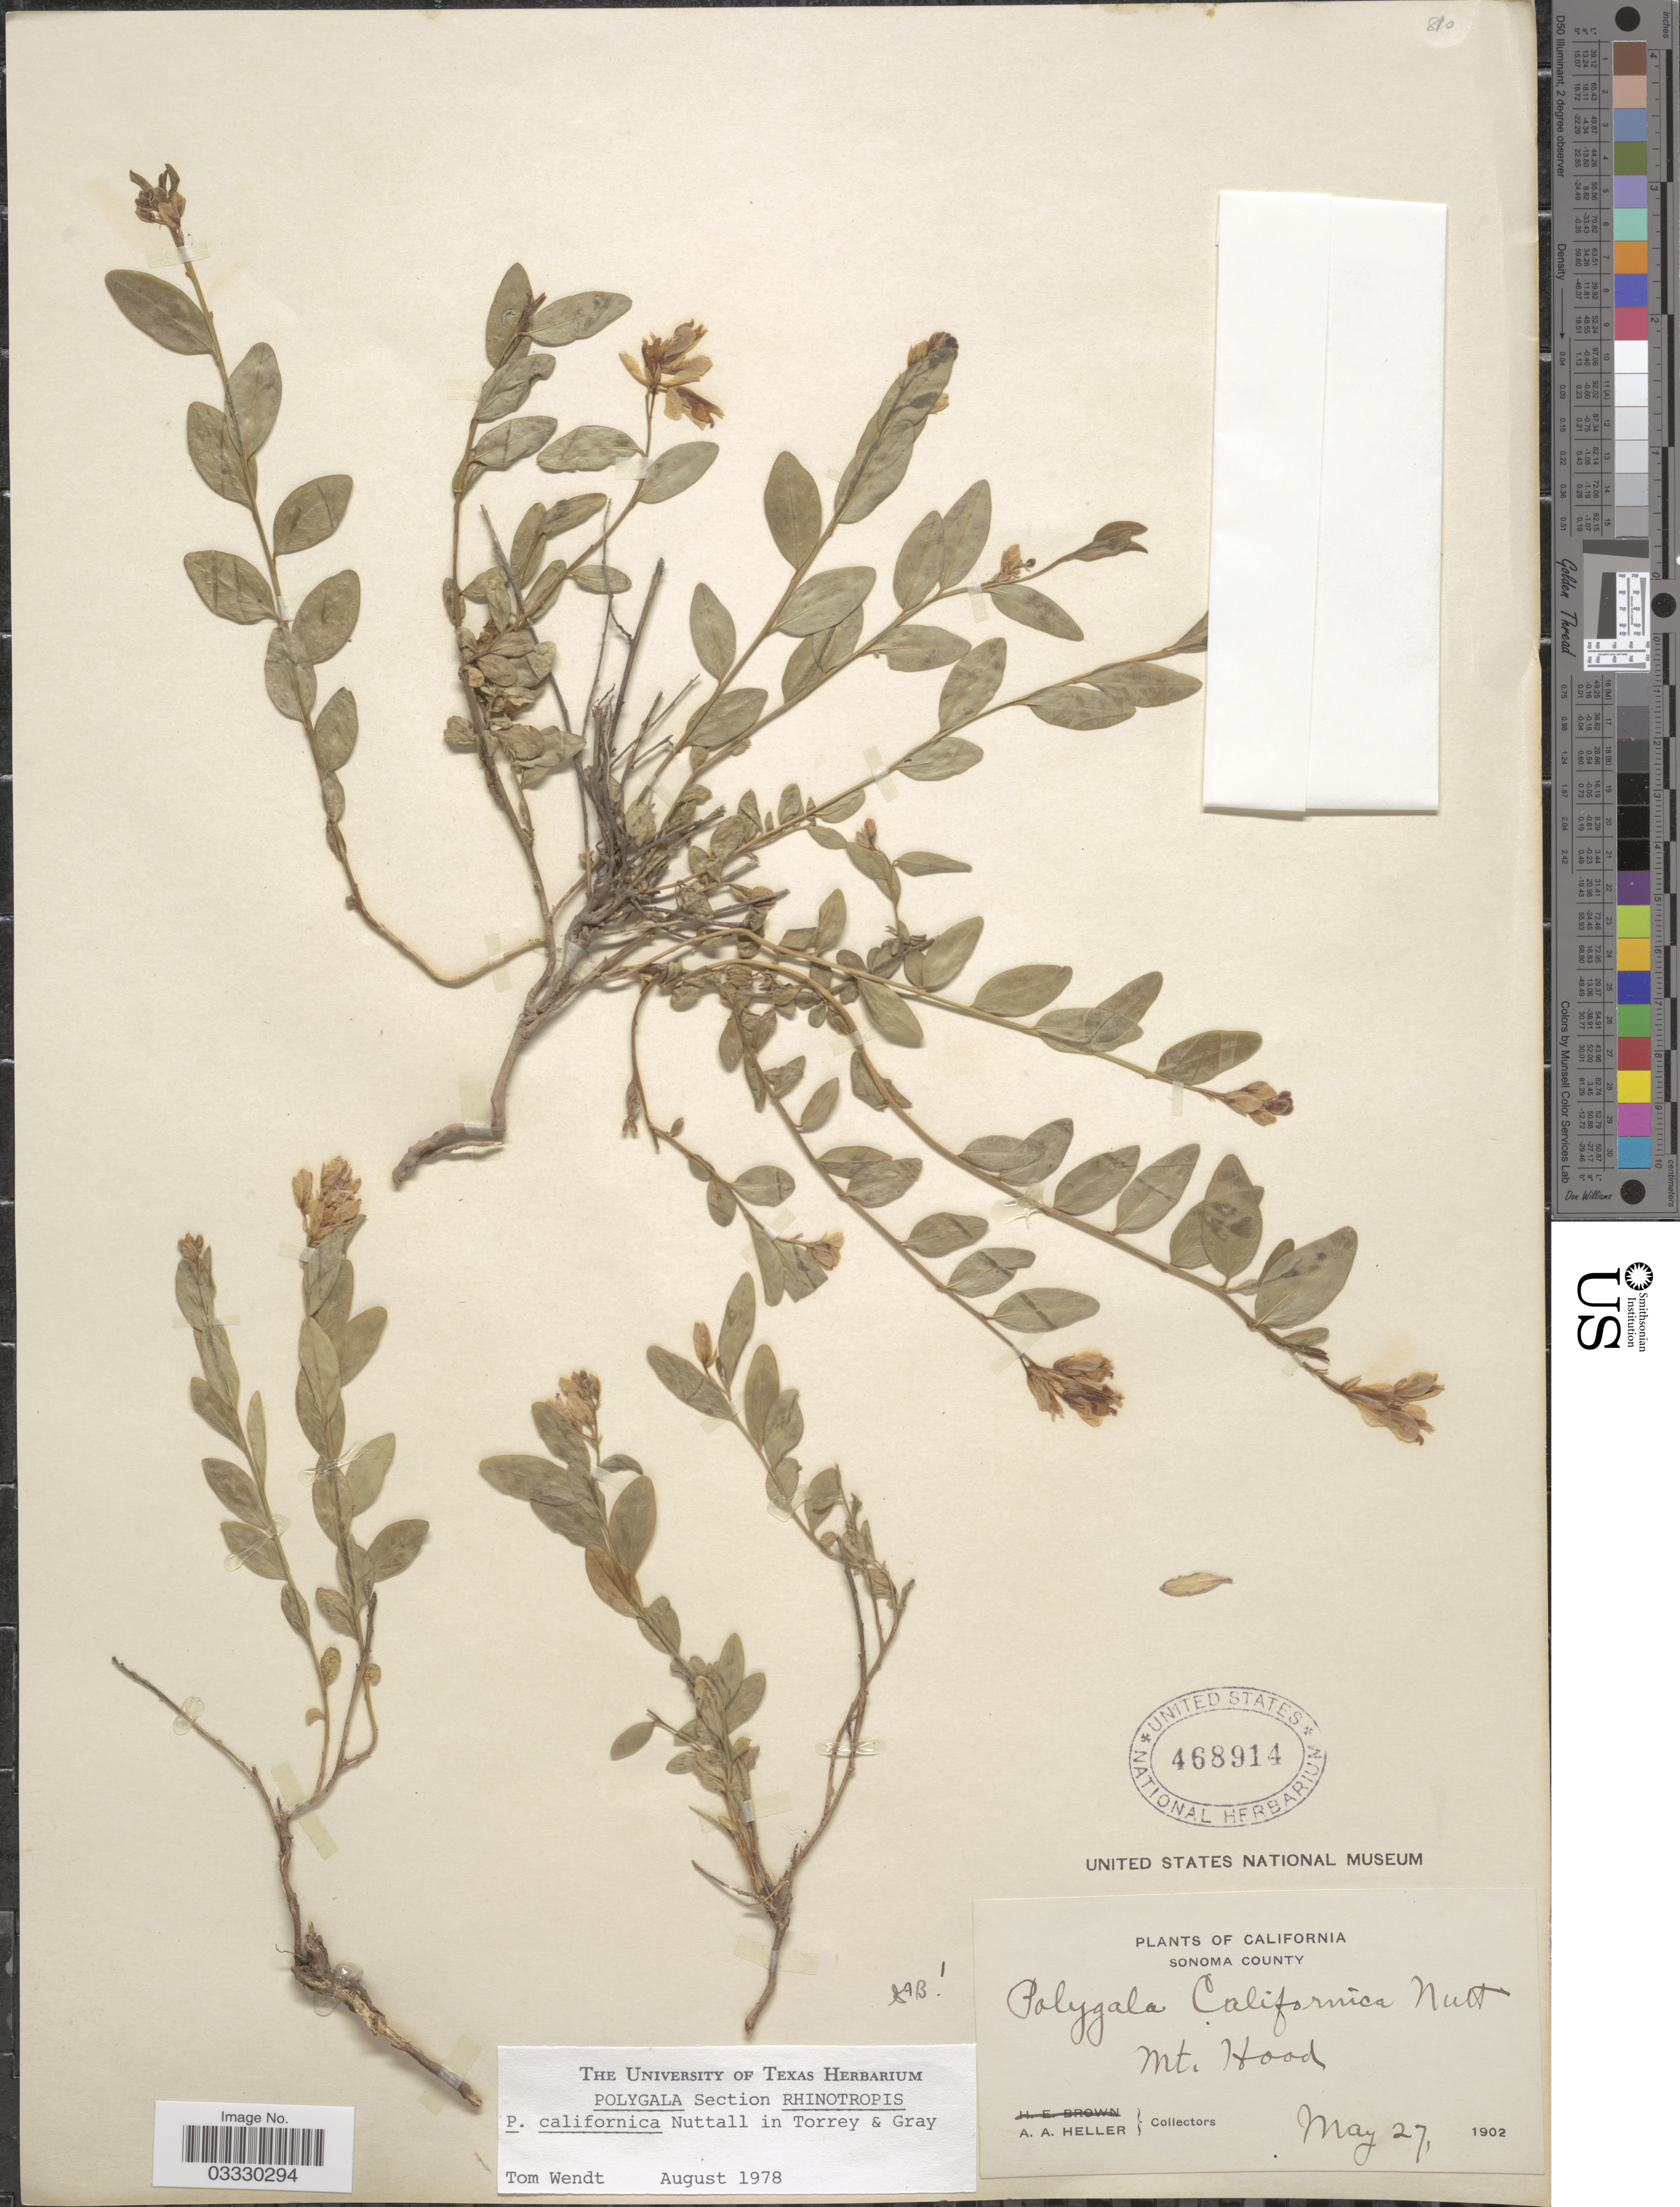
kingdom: Plantae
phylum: Tracheophyta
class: Magnoliopsida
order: Fabales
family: Polygalaceae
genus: Rhinotropis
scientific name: Rhinotropis californica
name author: (Nutt.) J.R. Abbott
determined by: Strong, Mark T., (BOT), Smithsonian Institution - National Museum of Natural History (UNITED STATES)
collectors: A. A. Heller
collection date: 1902-05-27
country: United States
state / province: California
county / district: Sonoma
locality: Sonoma County. Mt. Hood.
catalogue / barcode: US 468914